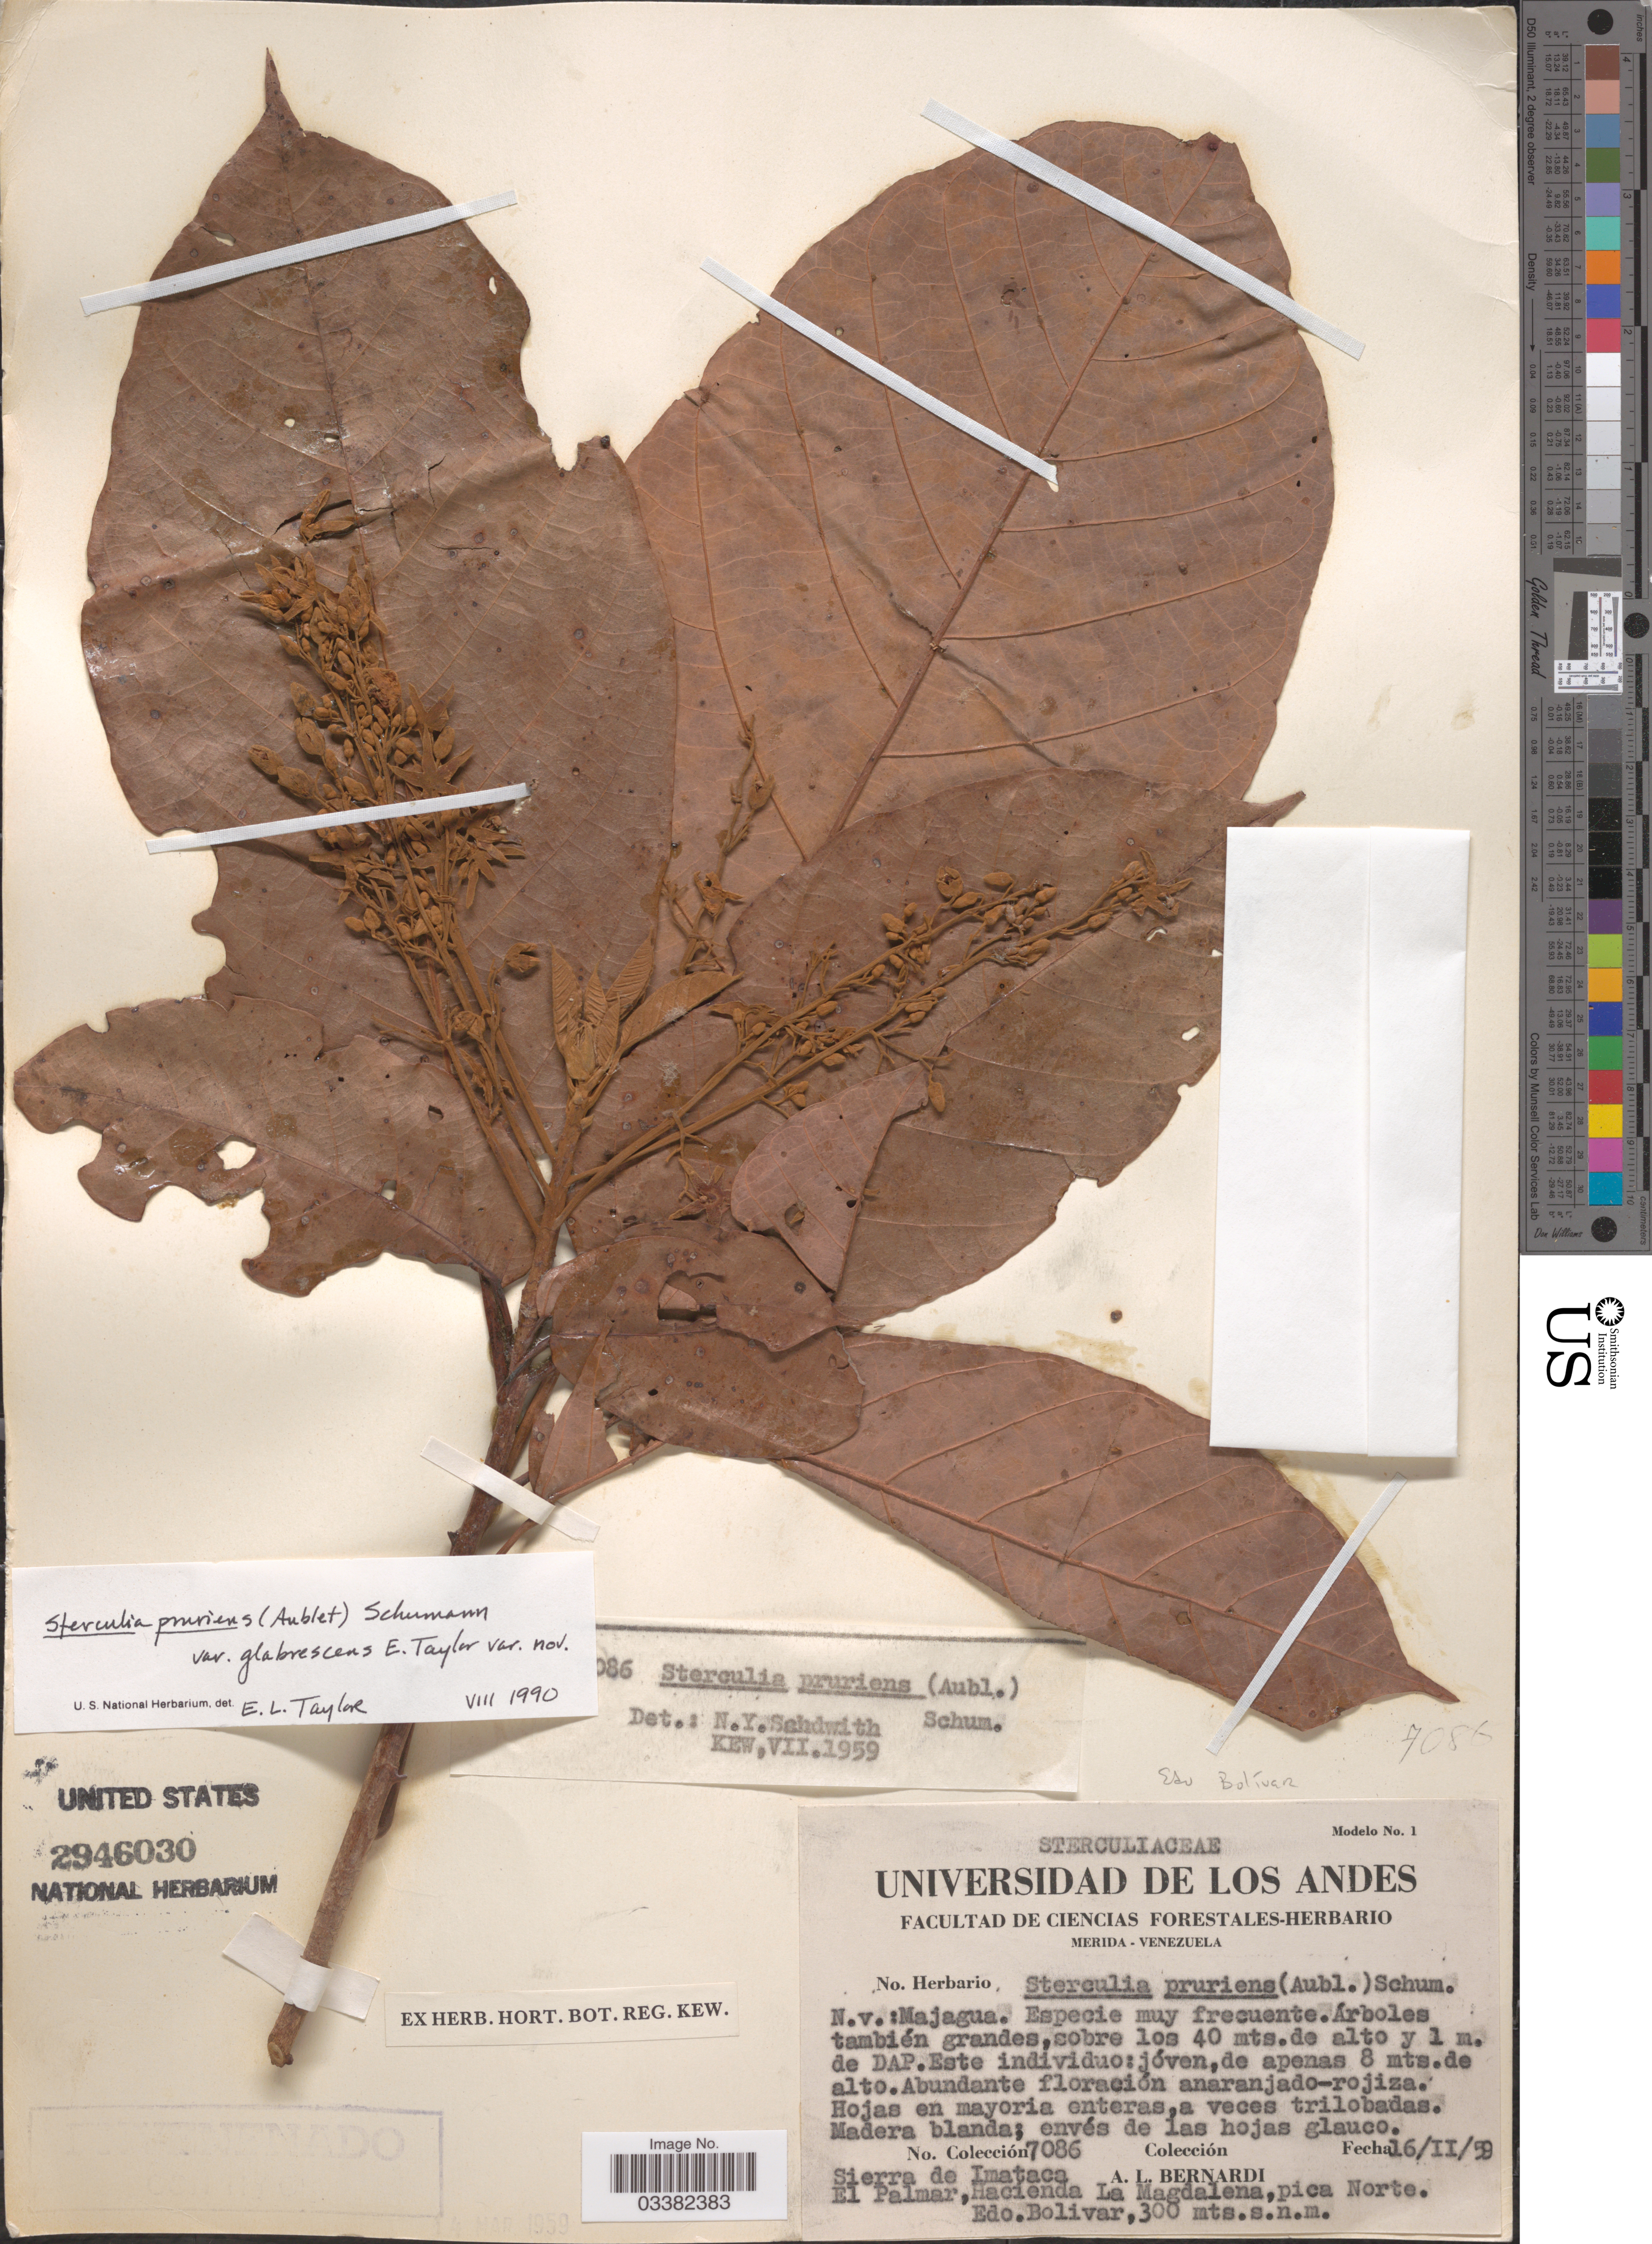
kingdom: Plantae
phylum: Tracheophyta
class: Magnoliopsida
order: Malvales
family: Malvaceae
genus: Sterculia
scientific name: Sterculia kayae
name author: P.E. Berry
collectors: A. L. Bernardi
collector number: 7086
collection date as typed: Transcribed d/m/y: 16/2/59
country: Venezuela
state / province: Bolivar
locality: Sierra de Imataca. El Palmar, Hacienda La Magdalena, pica Norte.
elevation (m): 300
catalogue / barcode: US 2946030